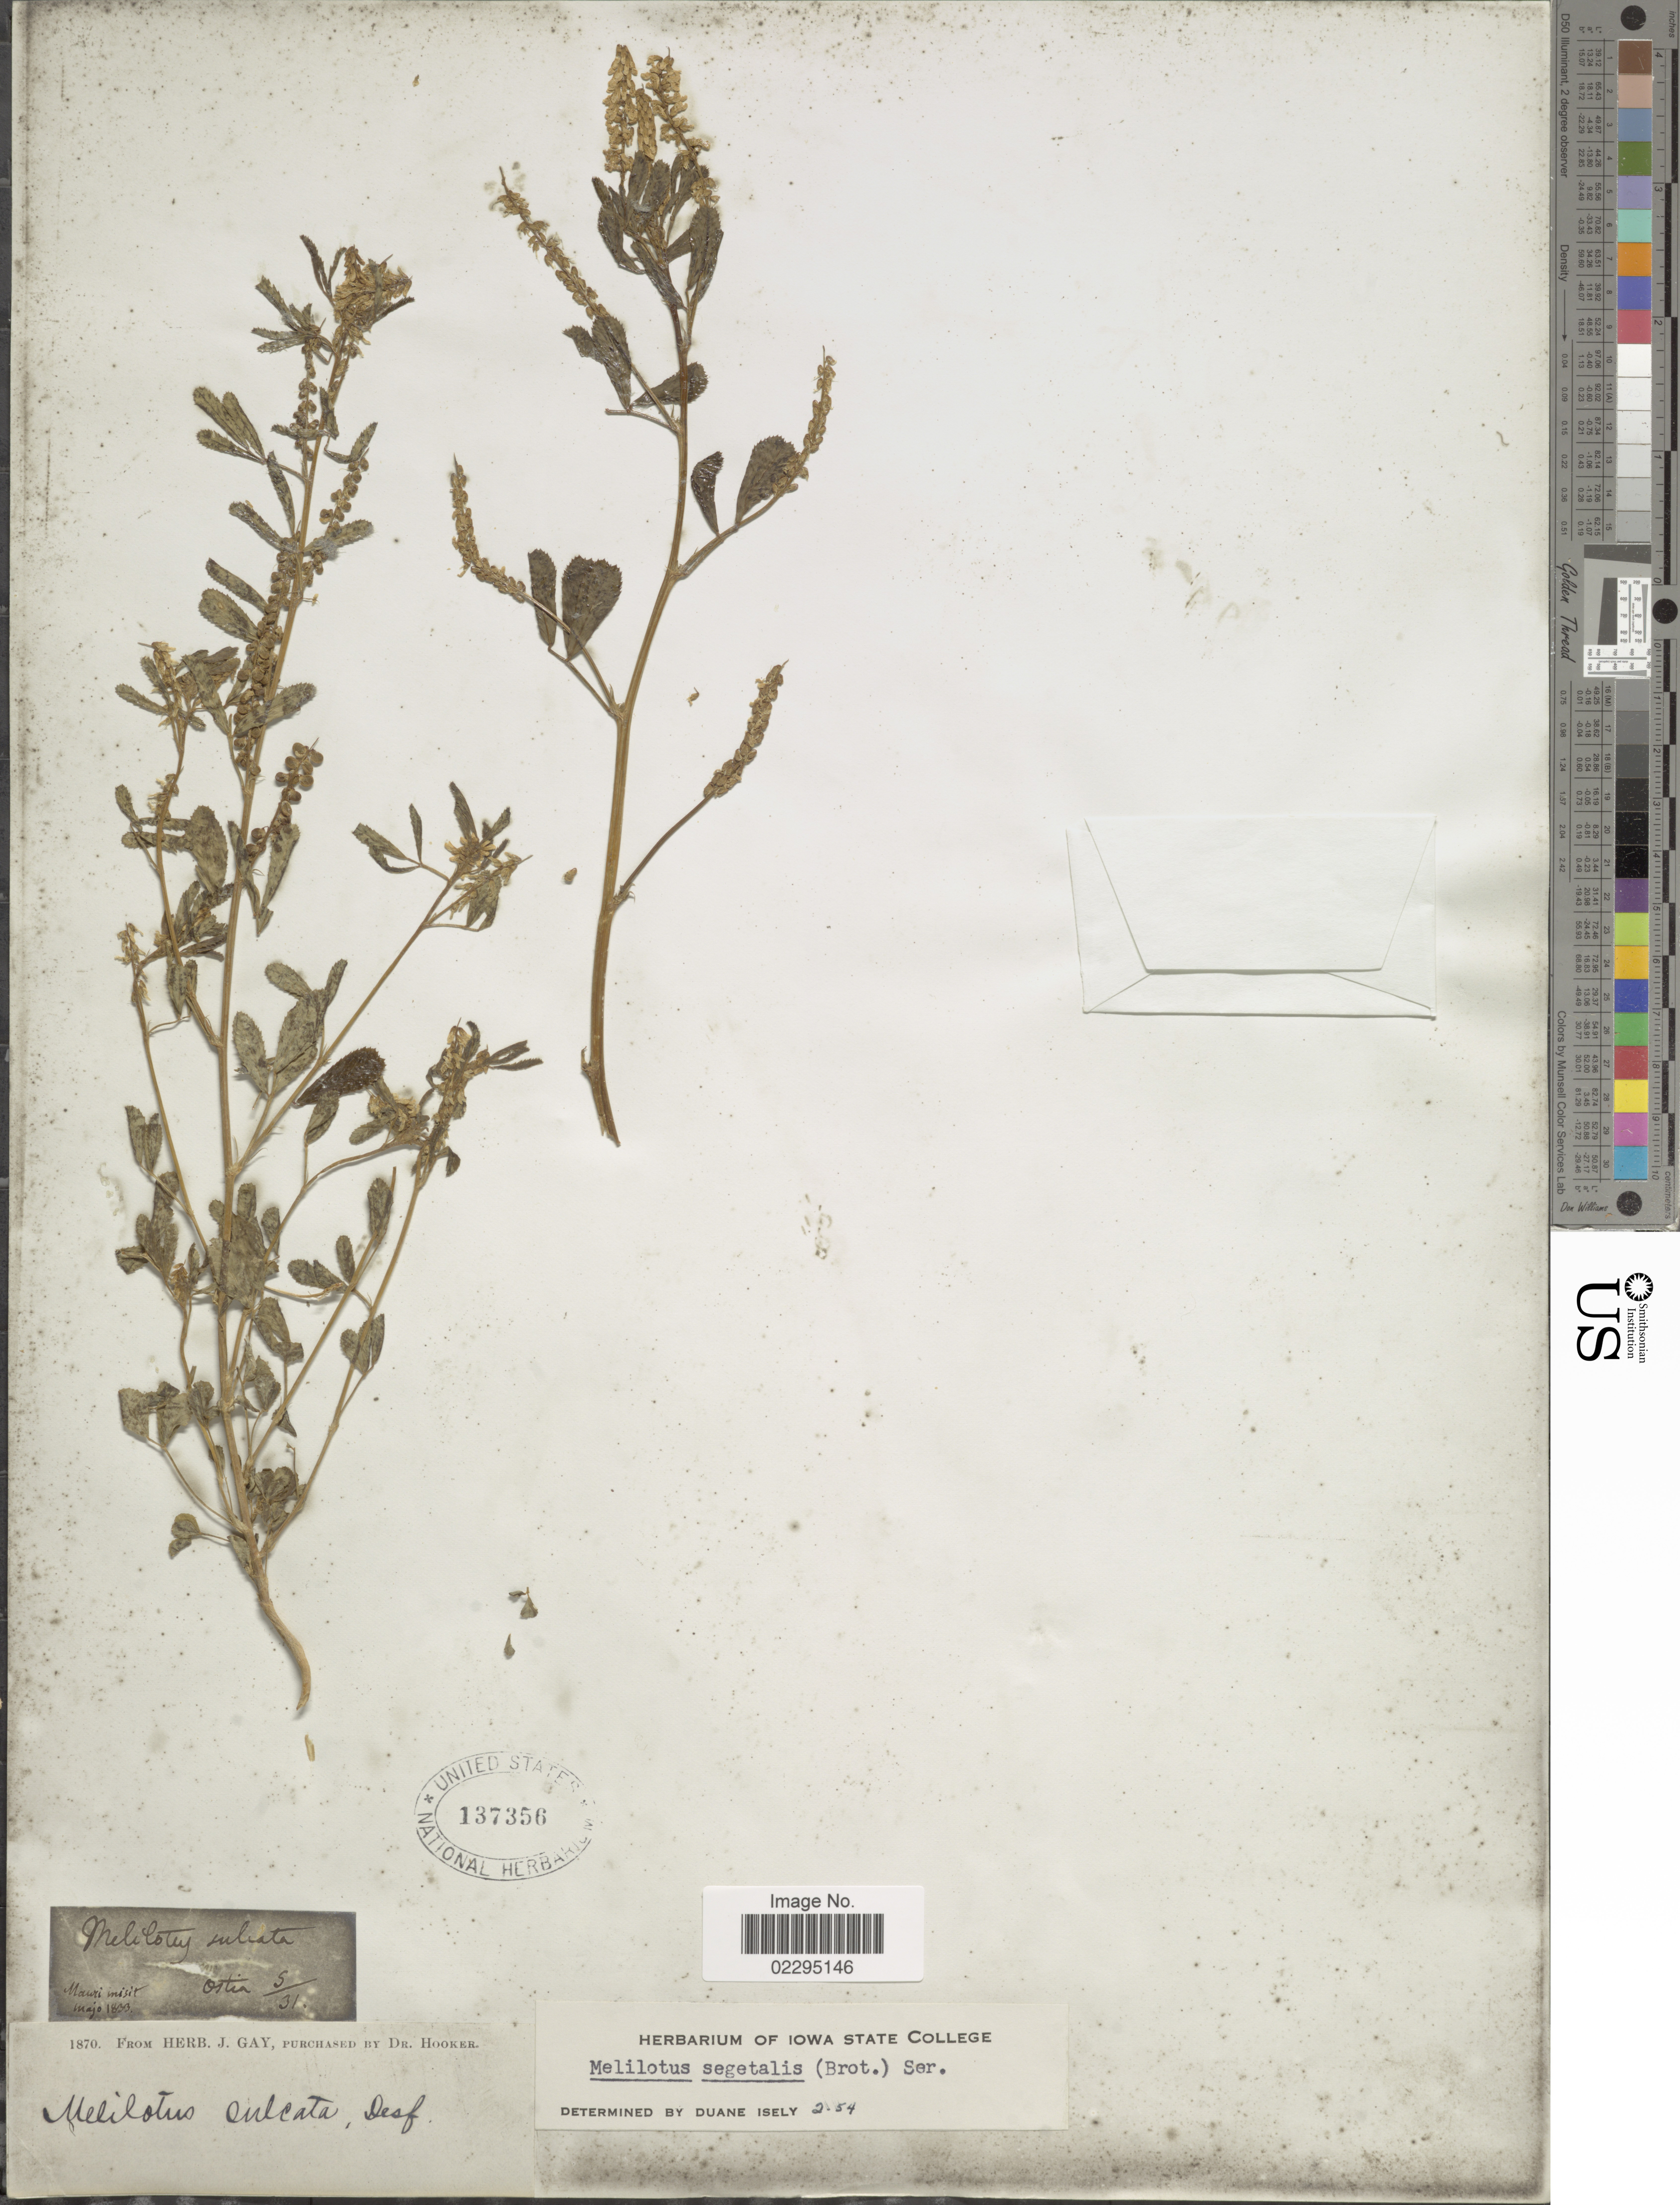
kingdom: Plantae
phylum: Tracheophyta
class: Magnoliopsida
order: Fabales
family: Fabaceae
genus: Melilotus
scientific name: Melilotus segetalis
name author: Ser.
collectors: Mauri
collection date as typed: Transcribed d/m/y: /5/31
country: Italy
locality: Ostia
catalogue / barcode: US 137356